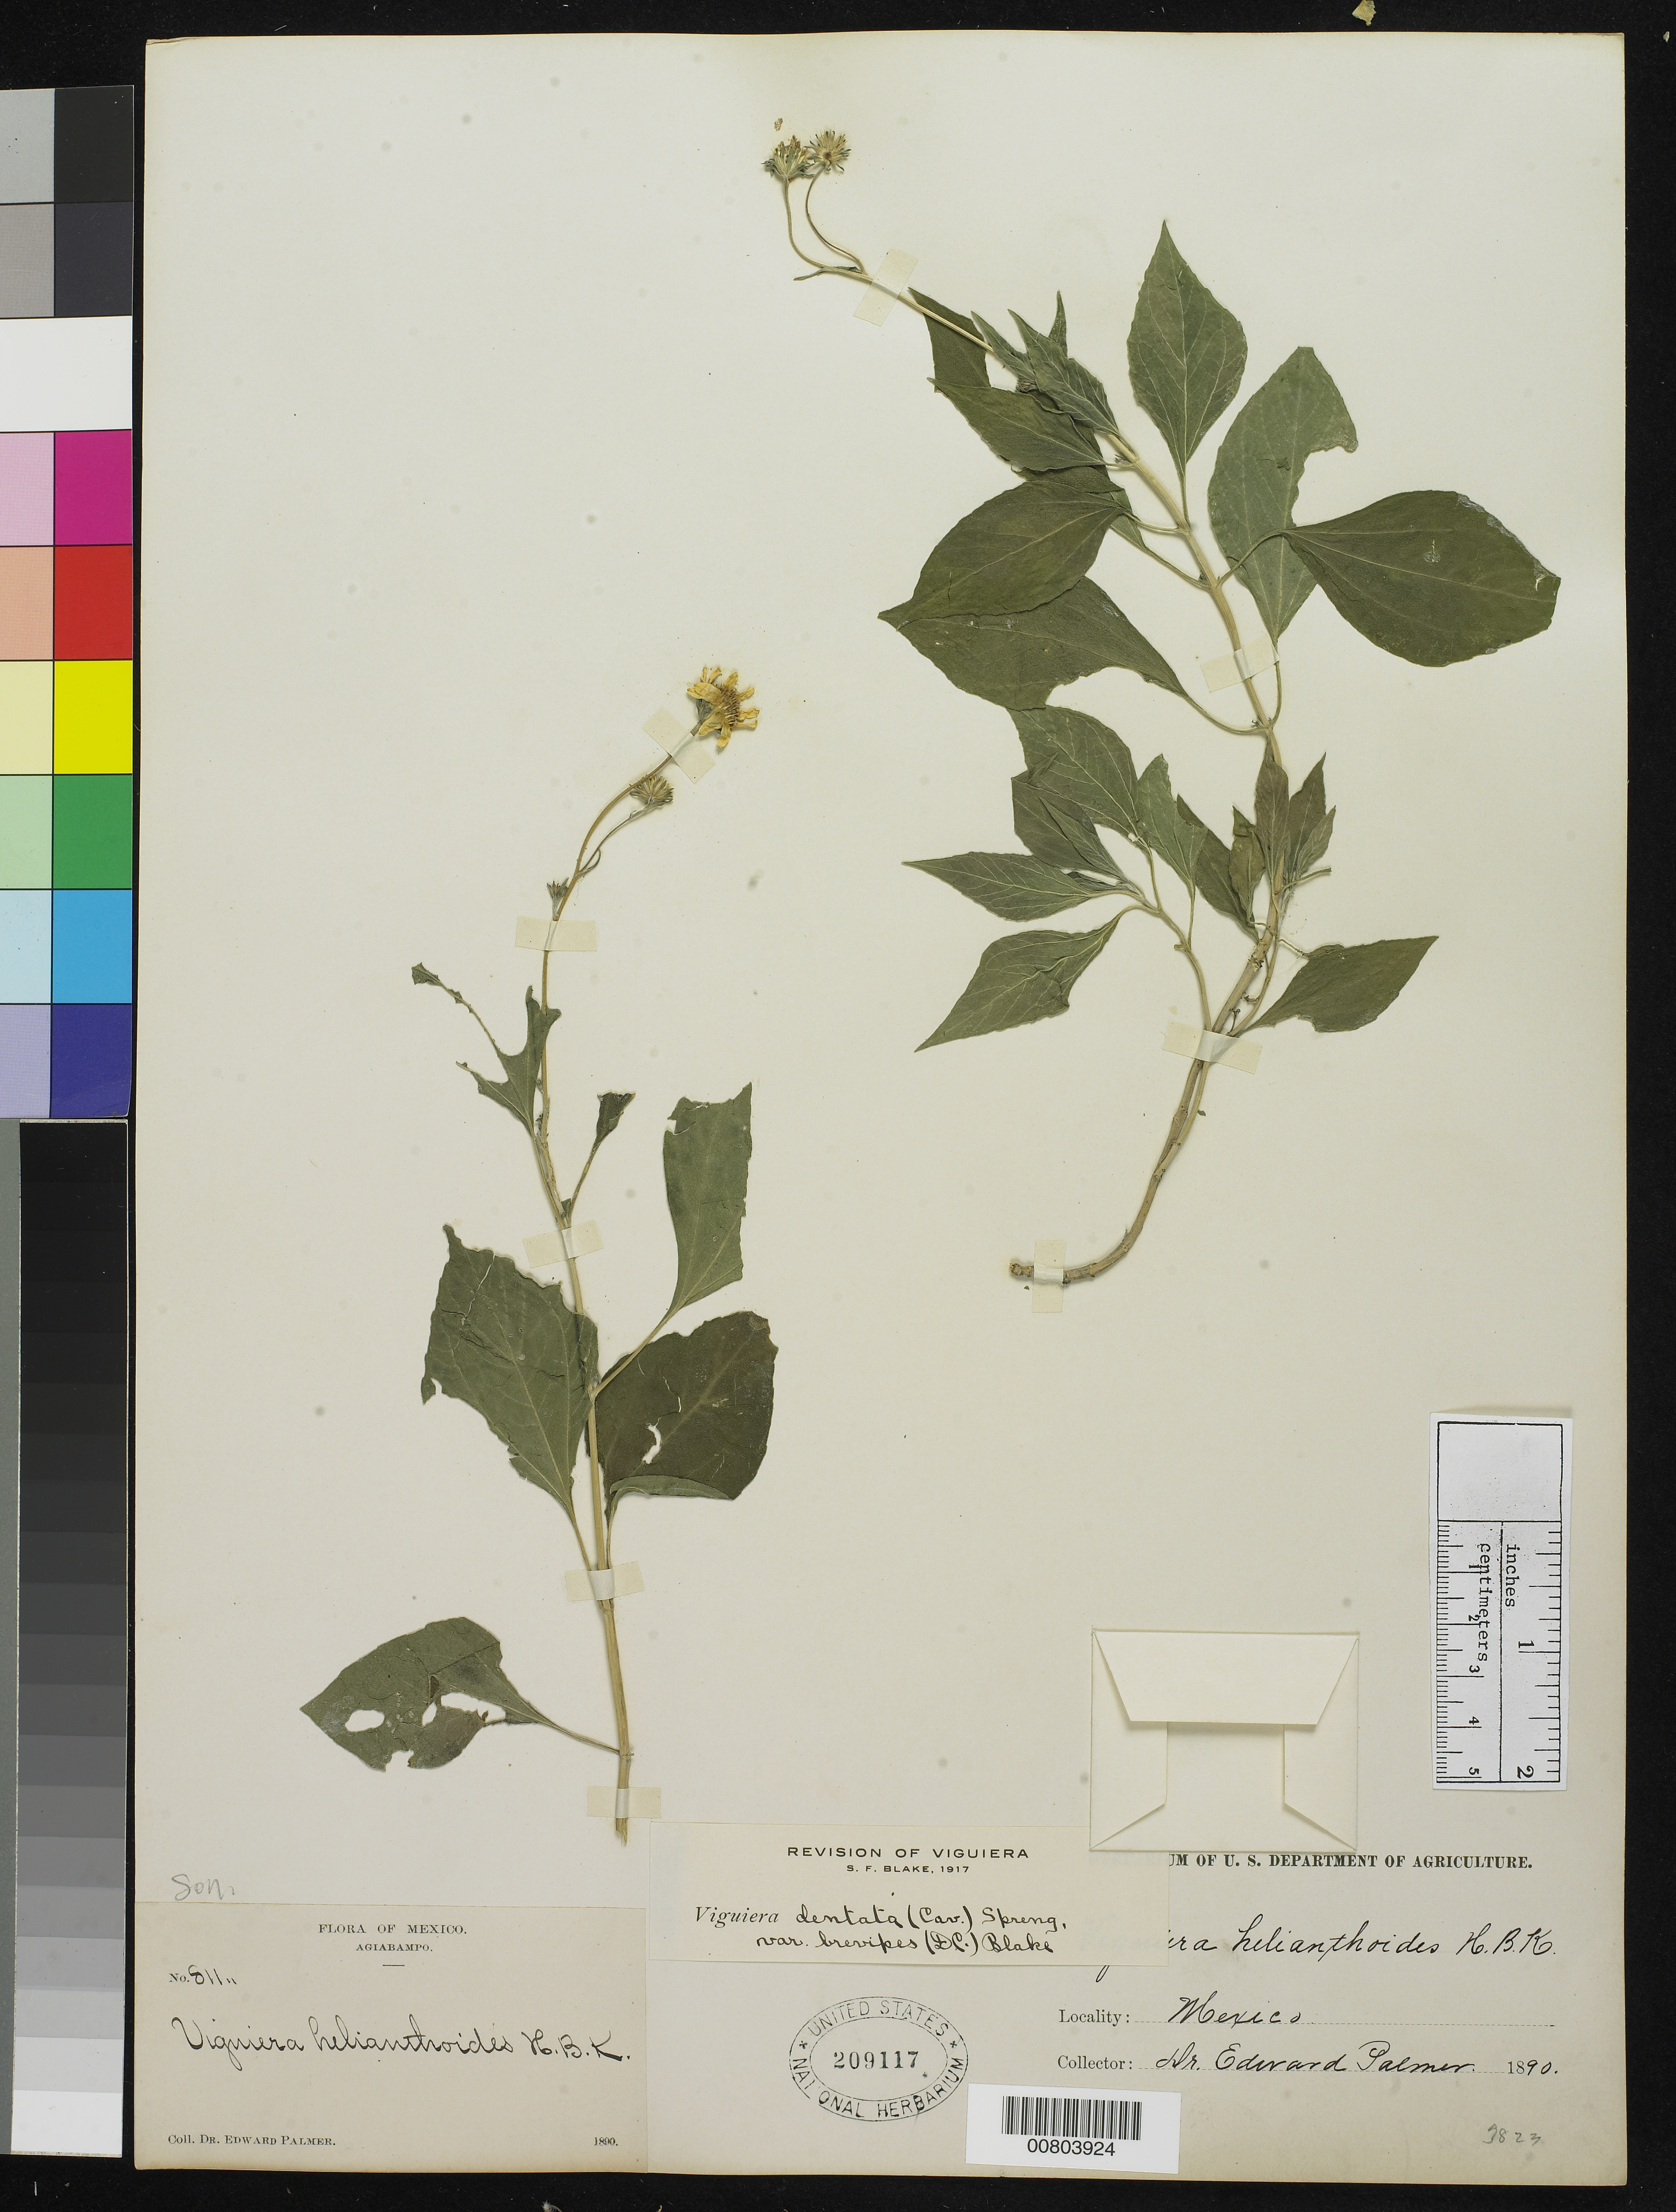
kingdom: Plantae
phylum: Tracheophyta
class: Magnoliopsida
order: Asterales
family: Asteraceae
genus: Viguiera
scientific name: Viguiera dentata var. brevipes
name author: (DC.) S.F. Blake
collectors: E. Palmer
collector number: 811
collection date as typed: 1890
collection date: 1890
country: Mexico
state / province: Sonora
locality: Agiabampo, Sonora.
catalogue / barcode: US 209117